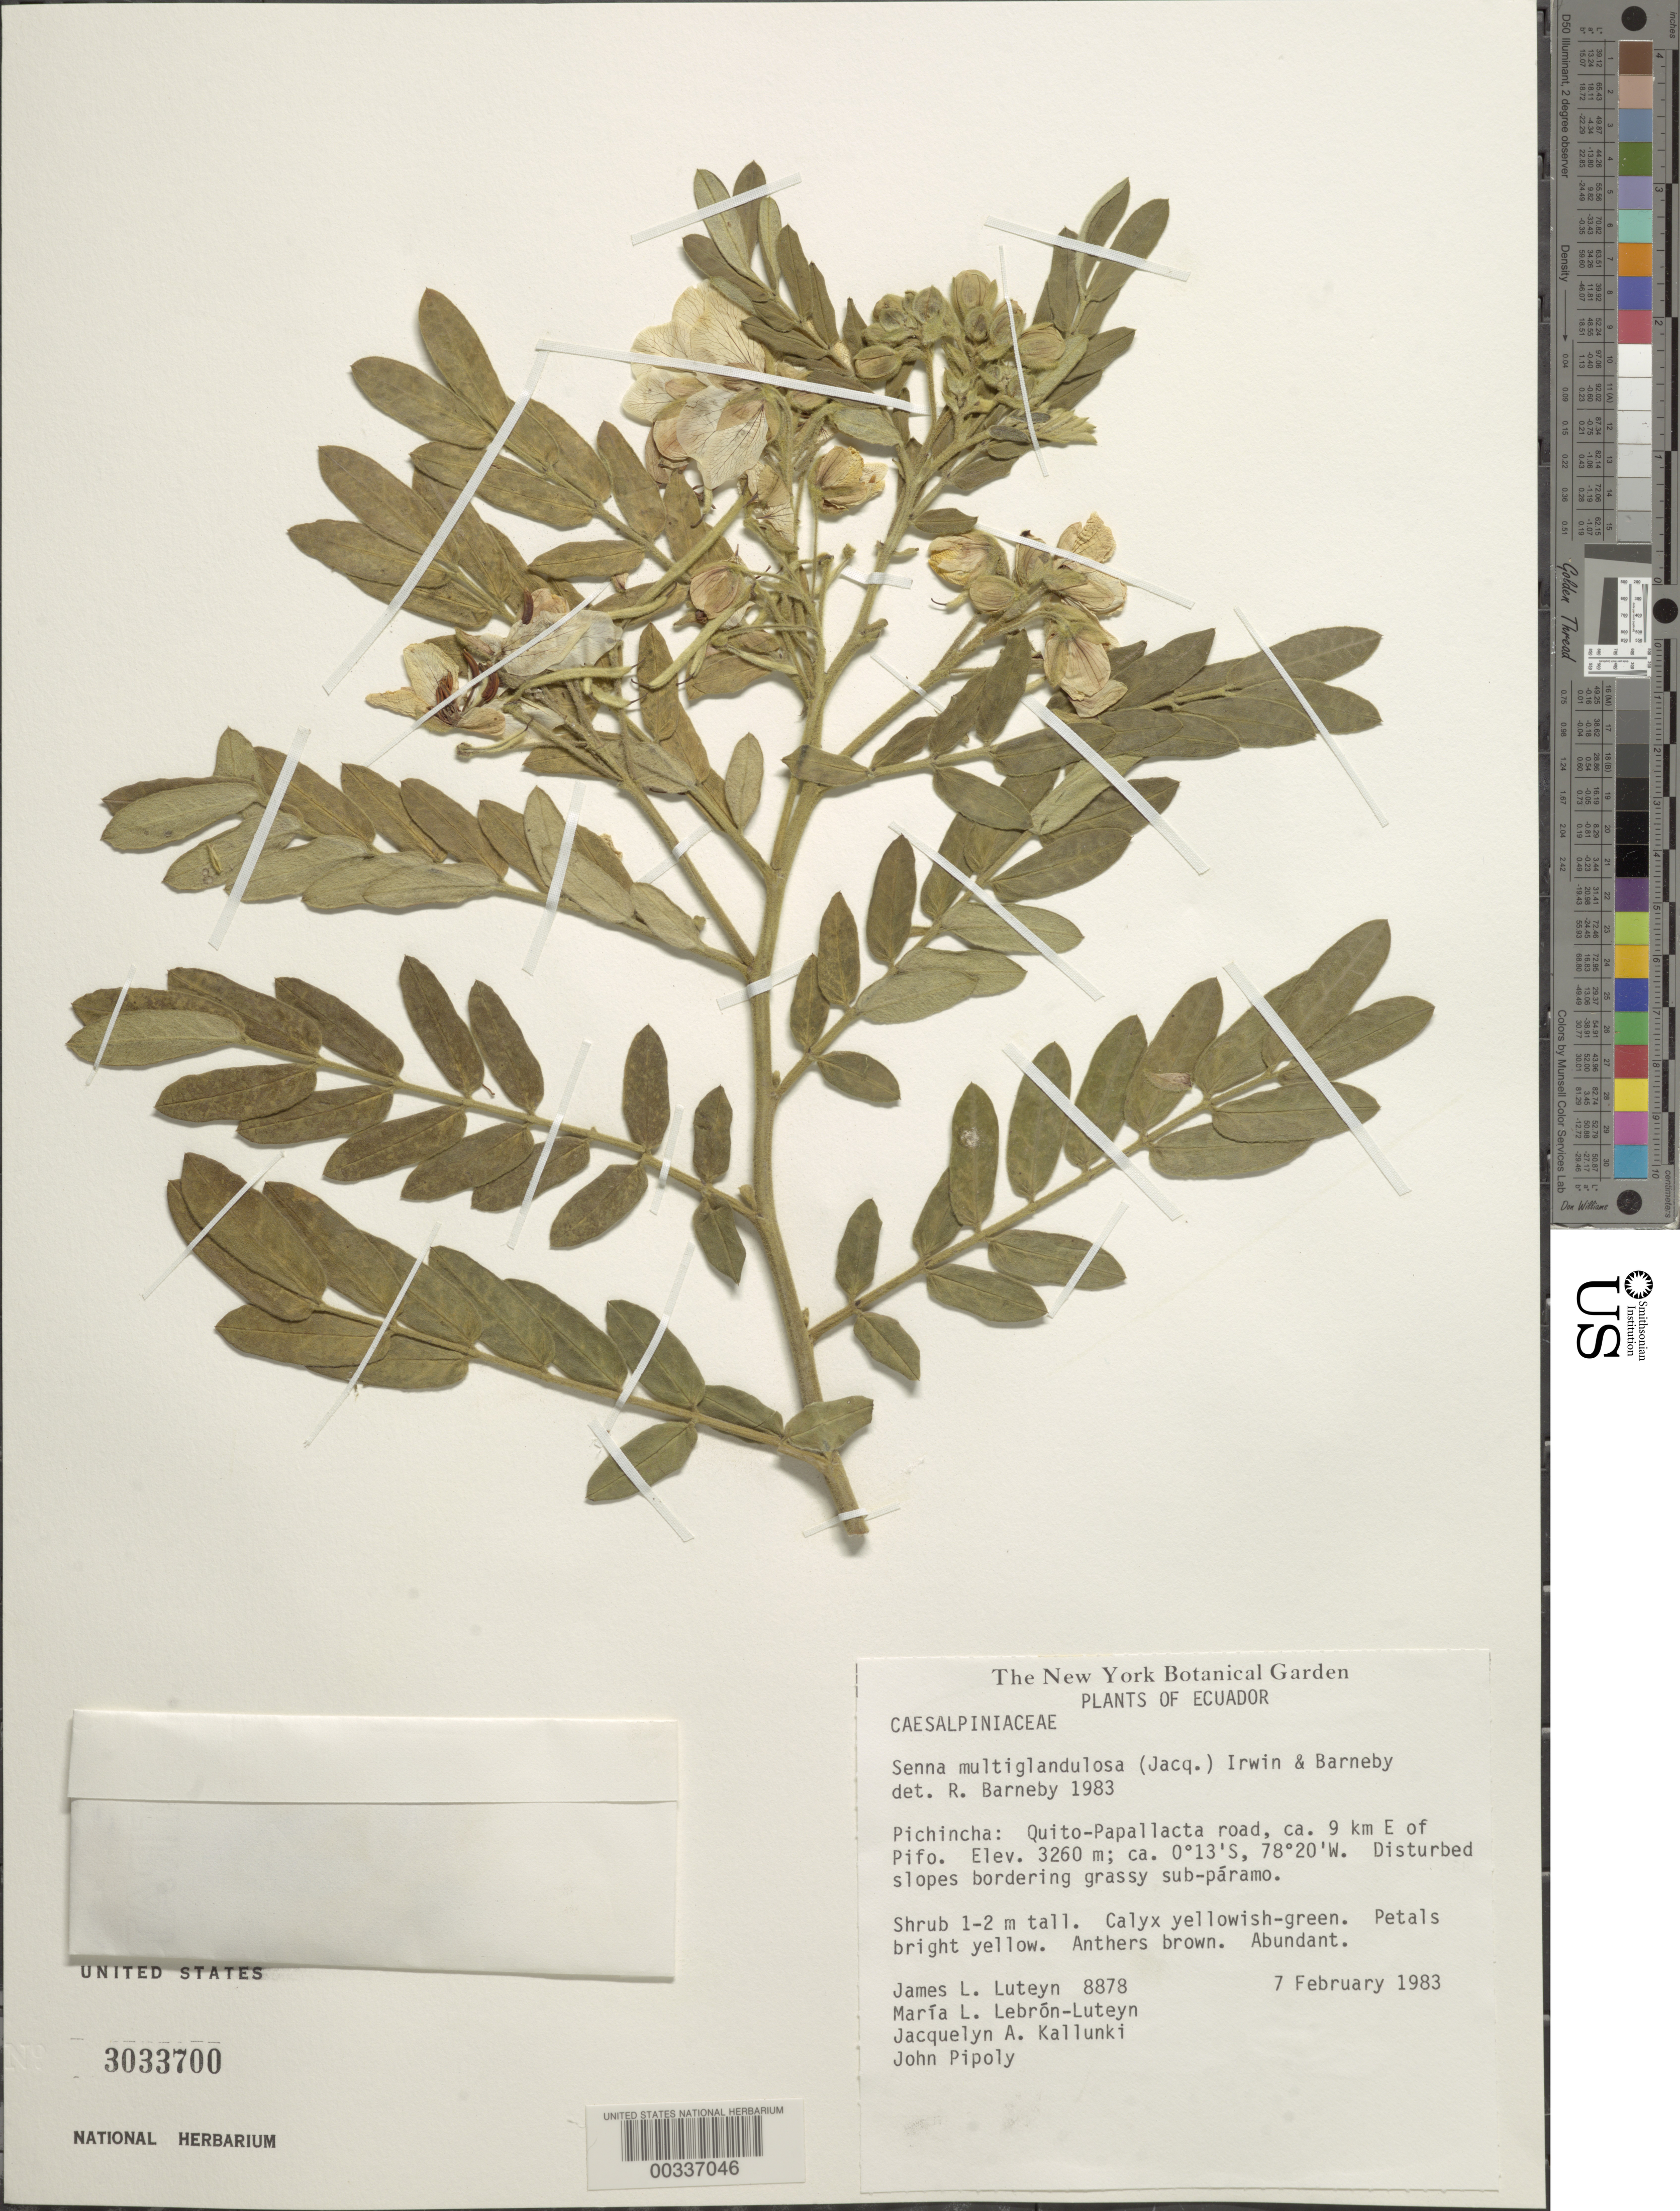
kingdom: Plantae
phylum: Tracheophyta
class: Magnoliopsida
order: Fabales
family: Fabaceae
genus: Senna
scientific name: Senna multiglandulosa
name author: (Jacq.) H.S. Irwin & Barneby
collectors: J. L. Luteyn, M. L. Lebrón-Luteyn, J. Kallunki & J. J. Pipoly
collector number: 8878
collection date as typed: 07 Feb 1983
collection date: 1983-02-07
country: Ecuador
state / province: Pichincha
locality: Quito-papallacta road, ca 9 km E of pifo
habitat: Disturbed slopes borderin g grassy sub-paramo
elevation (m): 3260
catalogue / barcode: US 3033700